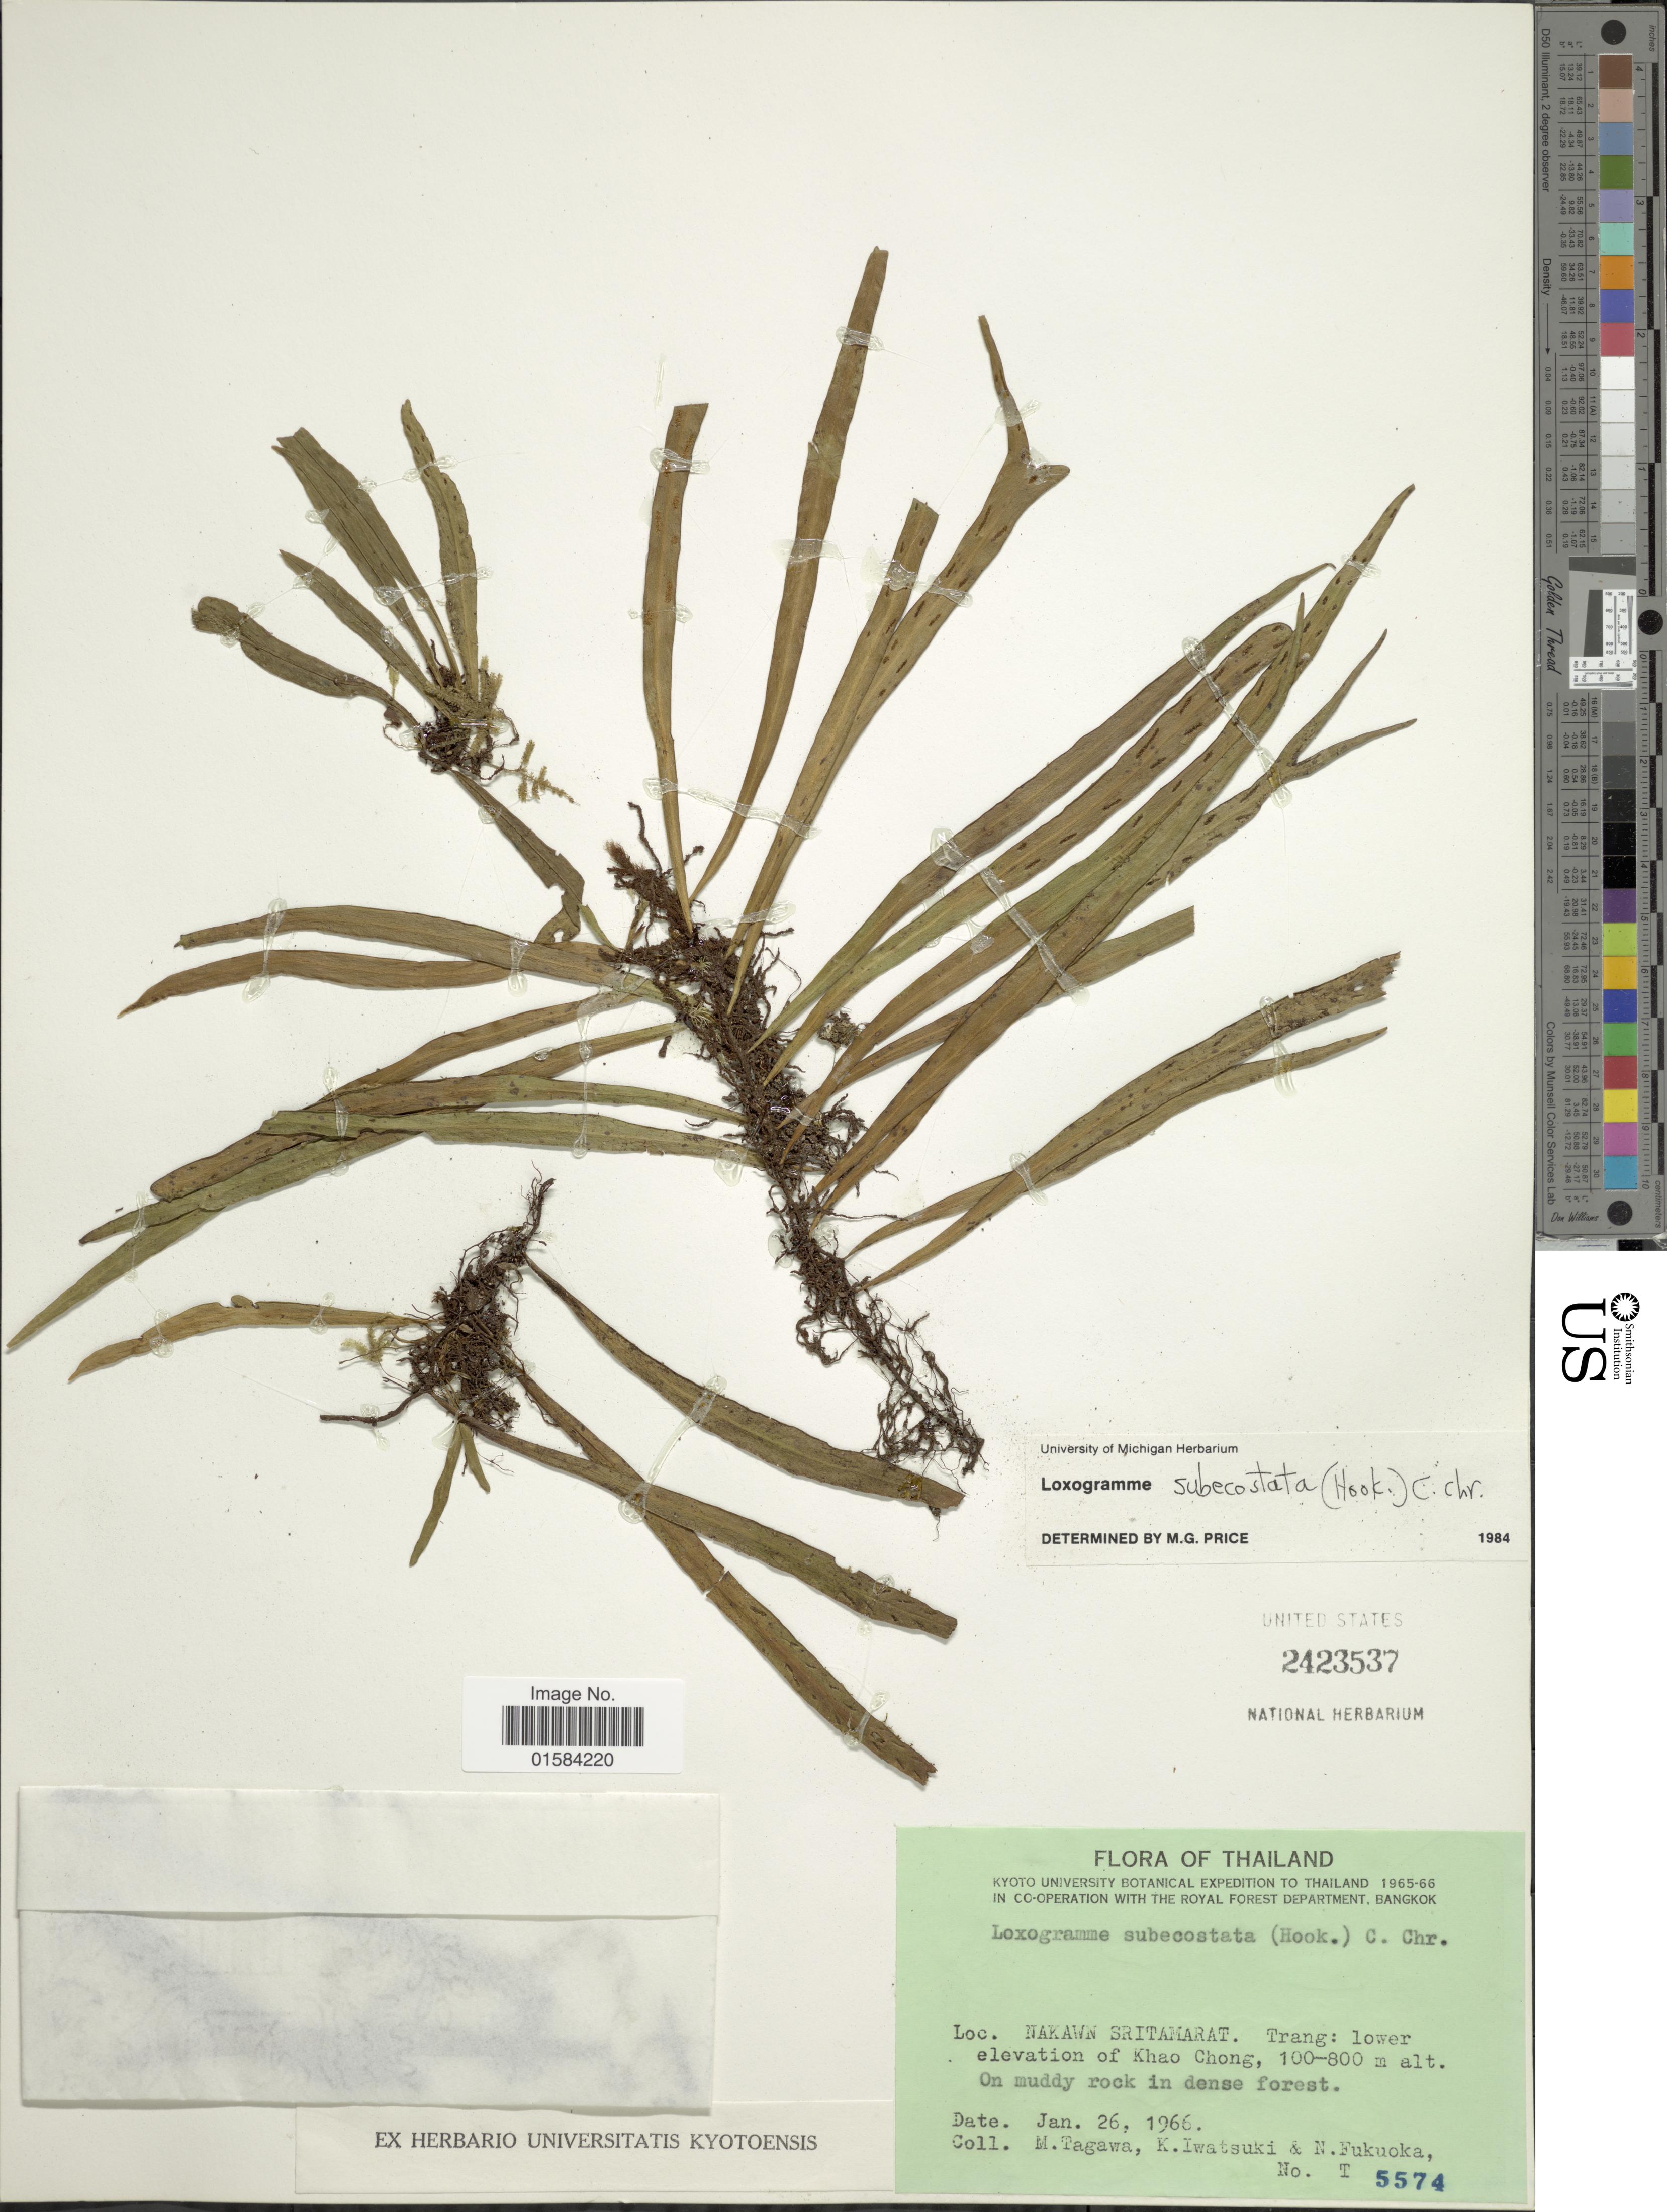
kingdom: Plantae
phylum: Tracheophyta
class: Polypodiopsida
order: Polypodiales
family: Polypodiaceae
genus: Loxogramme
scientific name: Loxogramme subecostata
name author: (Hook.) C. Chr.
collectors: M. Tagawa, K. Iwatsuki & N. Fukuoka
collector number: T5574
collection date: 1966-01-26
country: Thailand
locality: Nakawn Sritamarat, Trang: lower elevation of Khao Chong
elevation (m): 100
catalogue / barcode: US 2423537